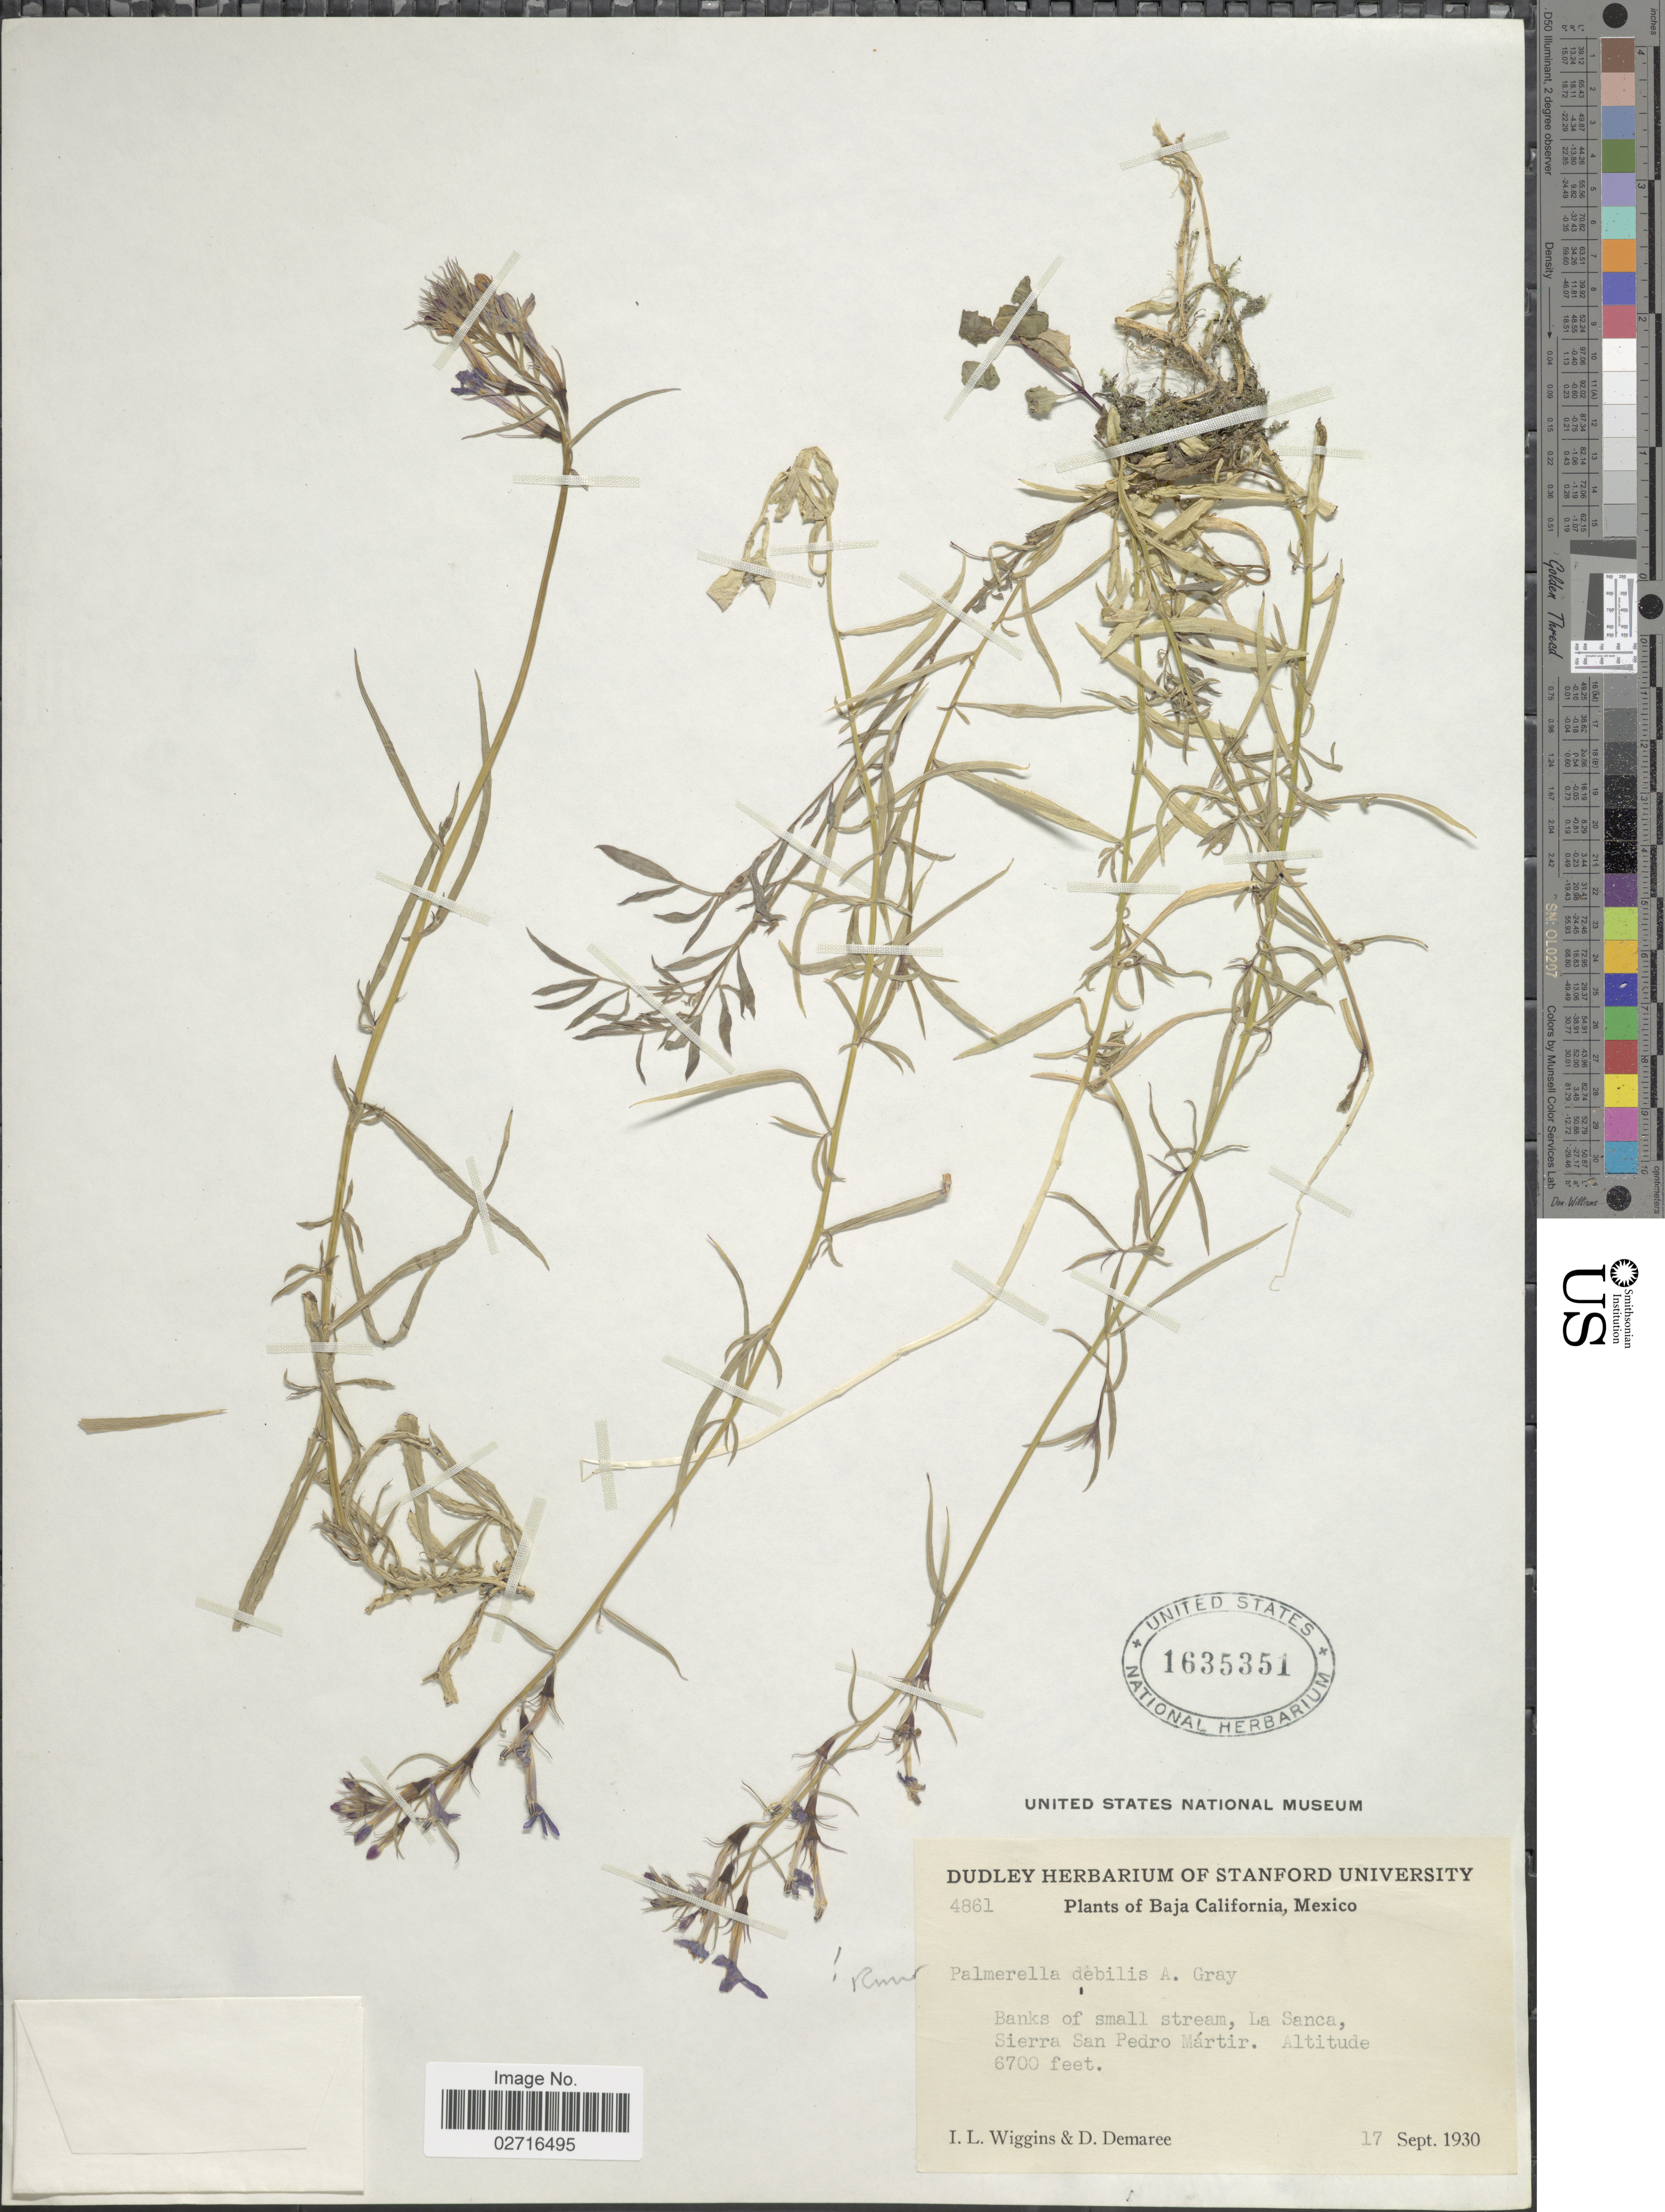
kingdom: Plantae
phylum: Tracheophyta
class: Magnoliopsida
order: Asterales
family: Campanulaceae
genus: Palmerella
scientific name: Palmerella debilis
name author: A. Gray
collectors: I. L. Wiggins & D. Demaree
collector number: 4861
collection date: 1930-09-17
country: Mexico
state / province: Baja California Norte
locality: Banks of small stream, La Sanca, Sierra San Pedro Martir.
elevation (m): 2042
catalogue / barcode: US 1635351